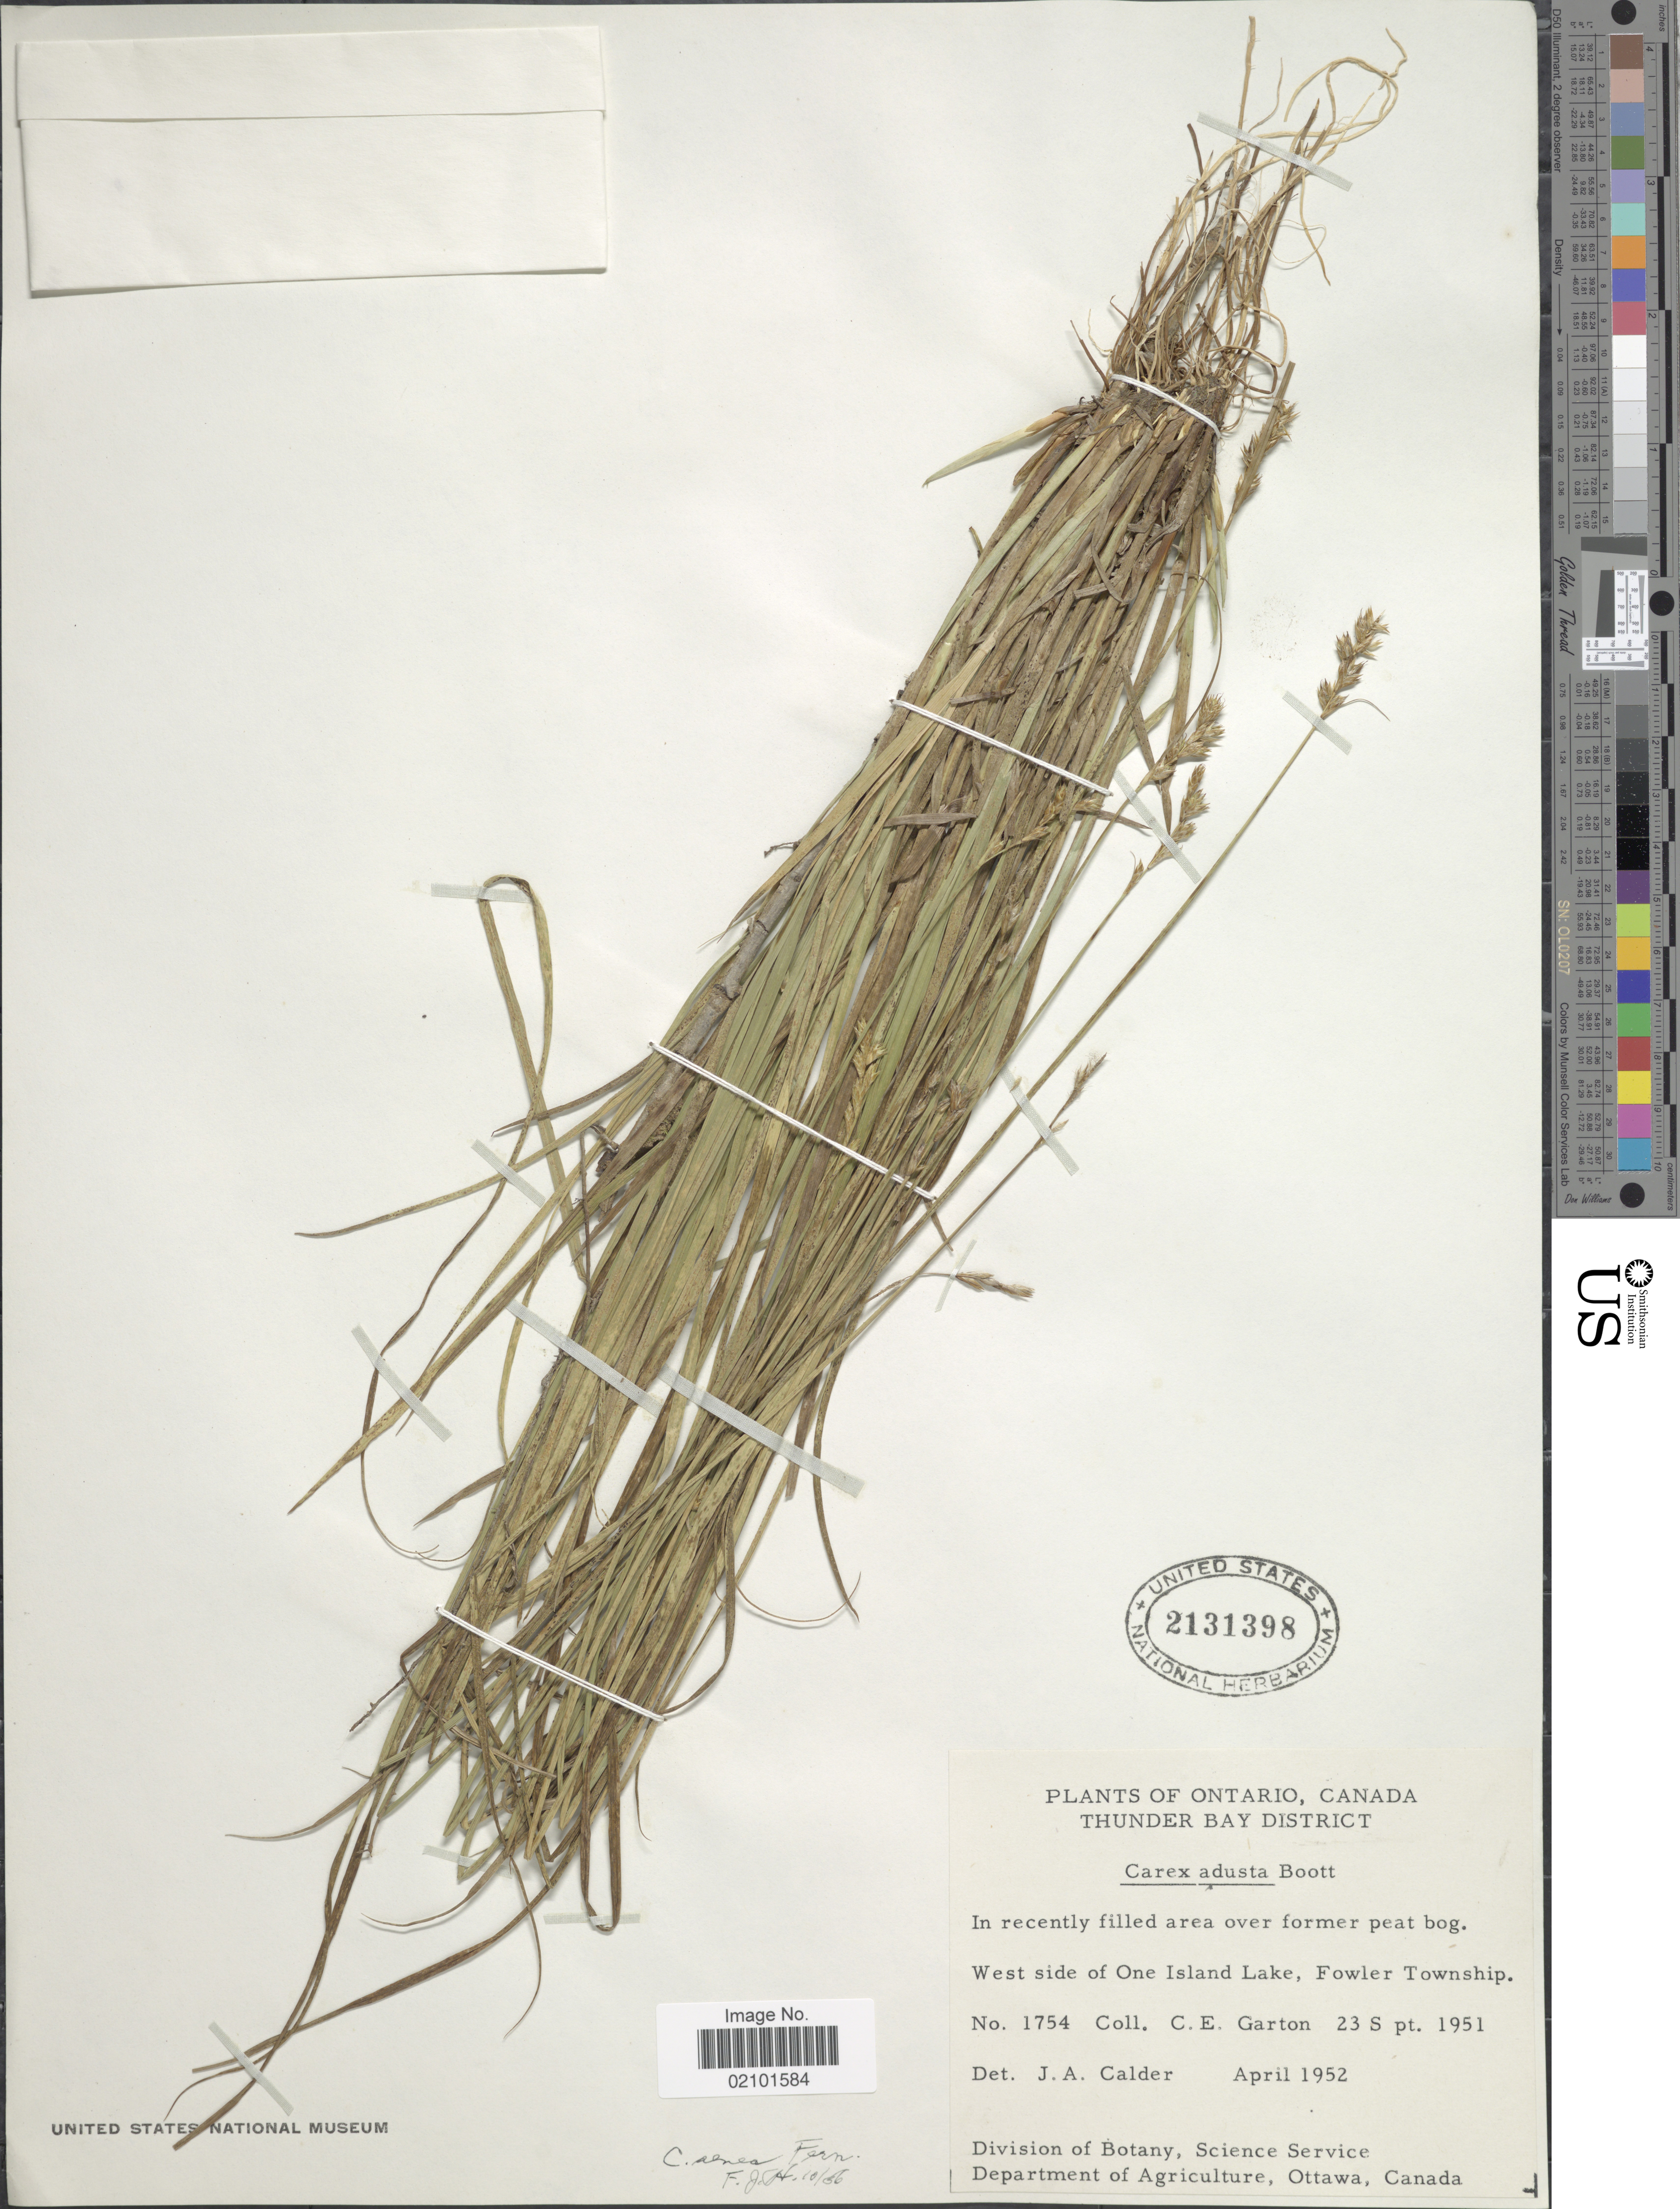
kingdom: Plantae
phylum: Tracheophyta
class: Liliopsida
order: Poales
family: Cyperaceae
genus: Carex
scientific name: Carex foenea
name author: Willd.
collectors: C. E. Garton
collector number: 1754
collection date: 1951-09-23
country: Canada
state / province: Ontario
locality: Thunder bay District, West side of One Island Lake, Fowler Township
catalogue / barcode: US 2132398